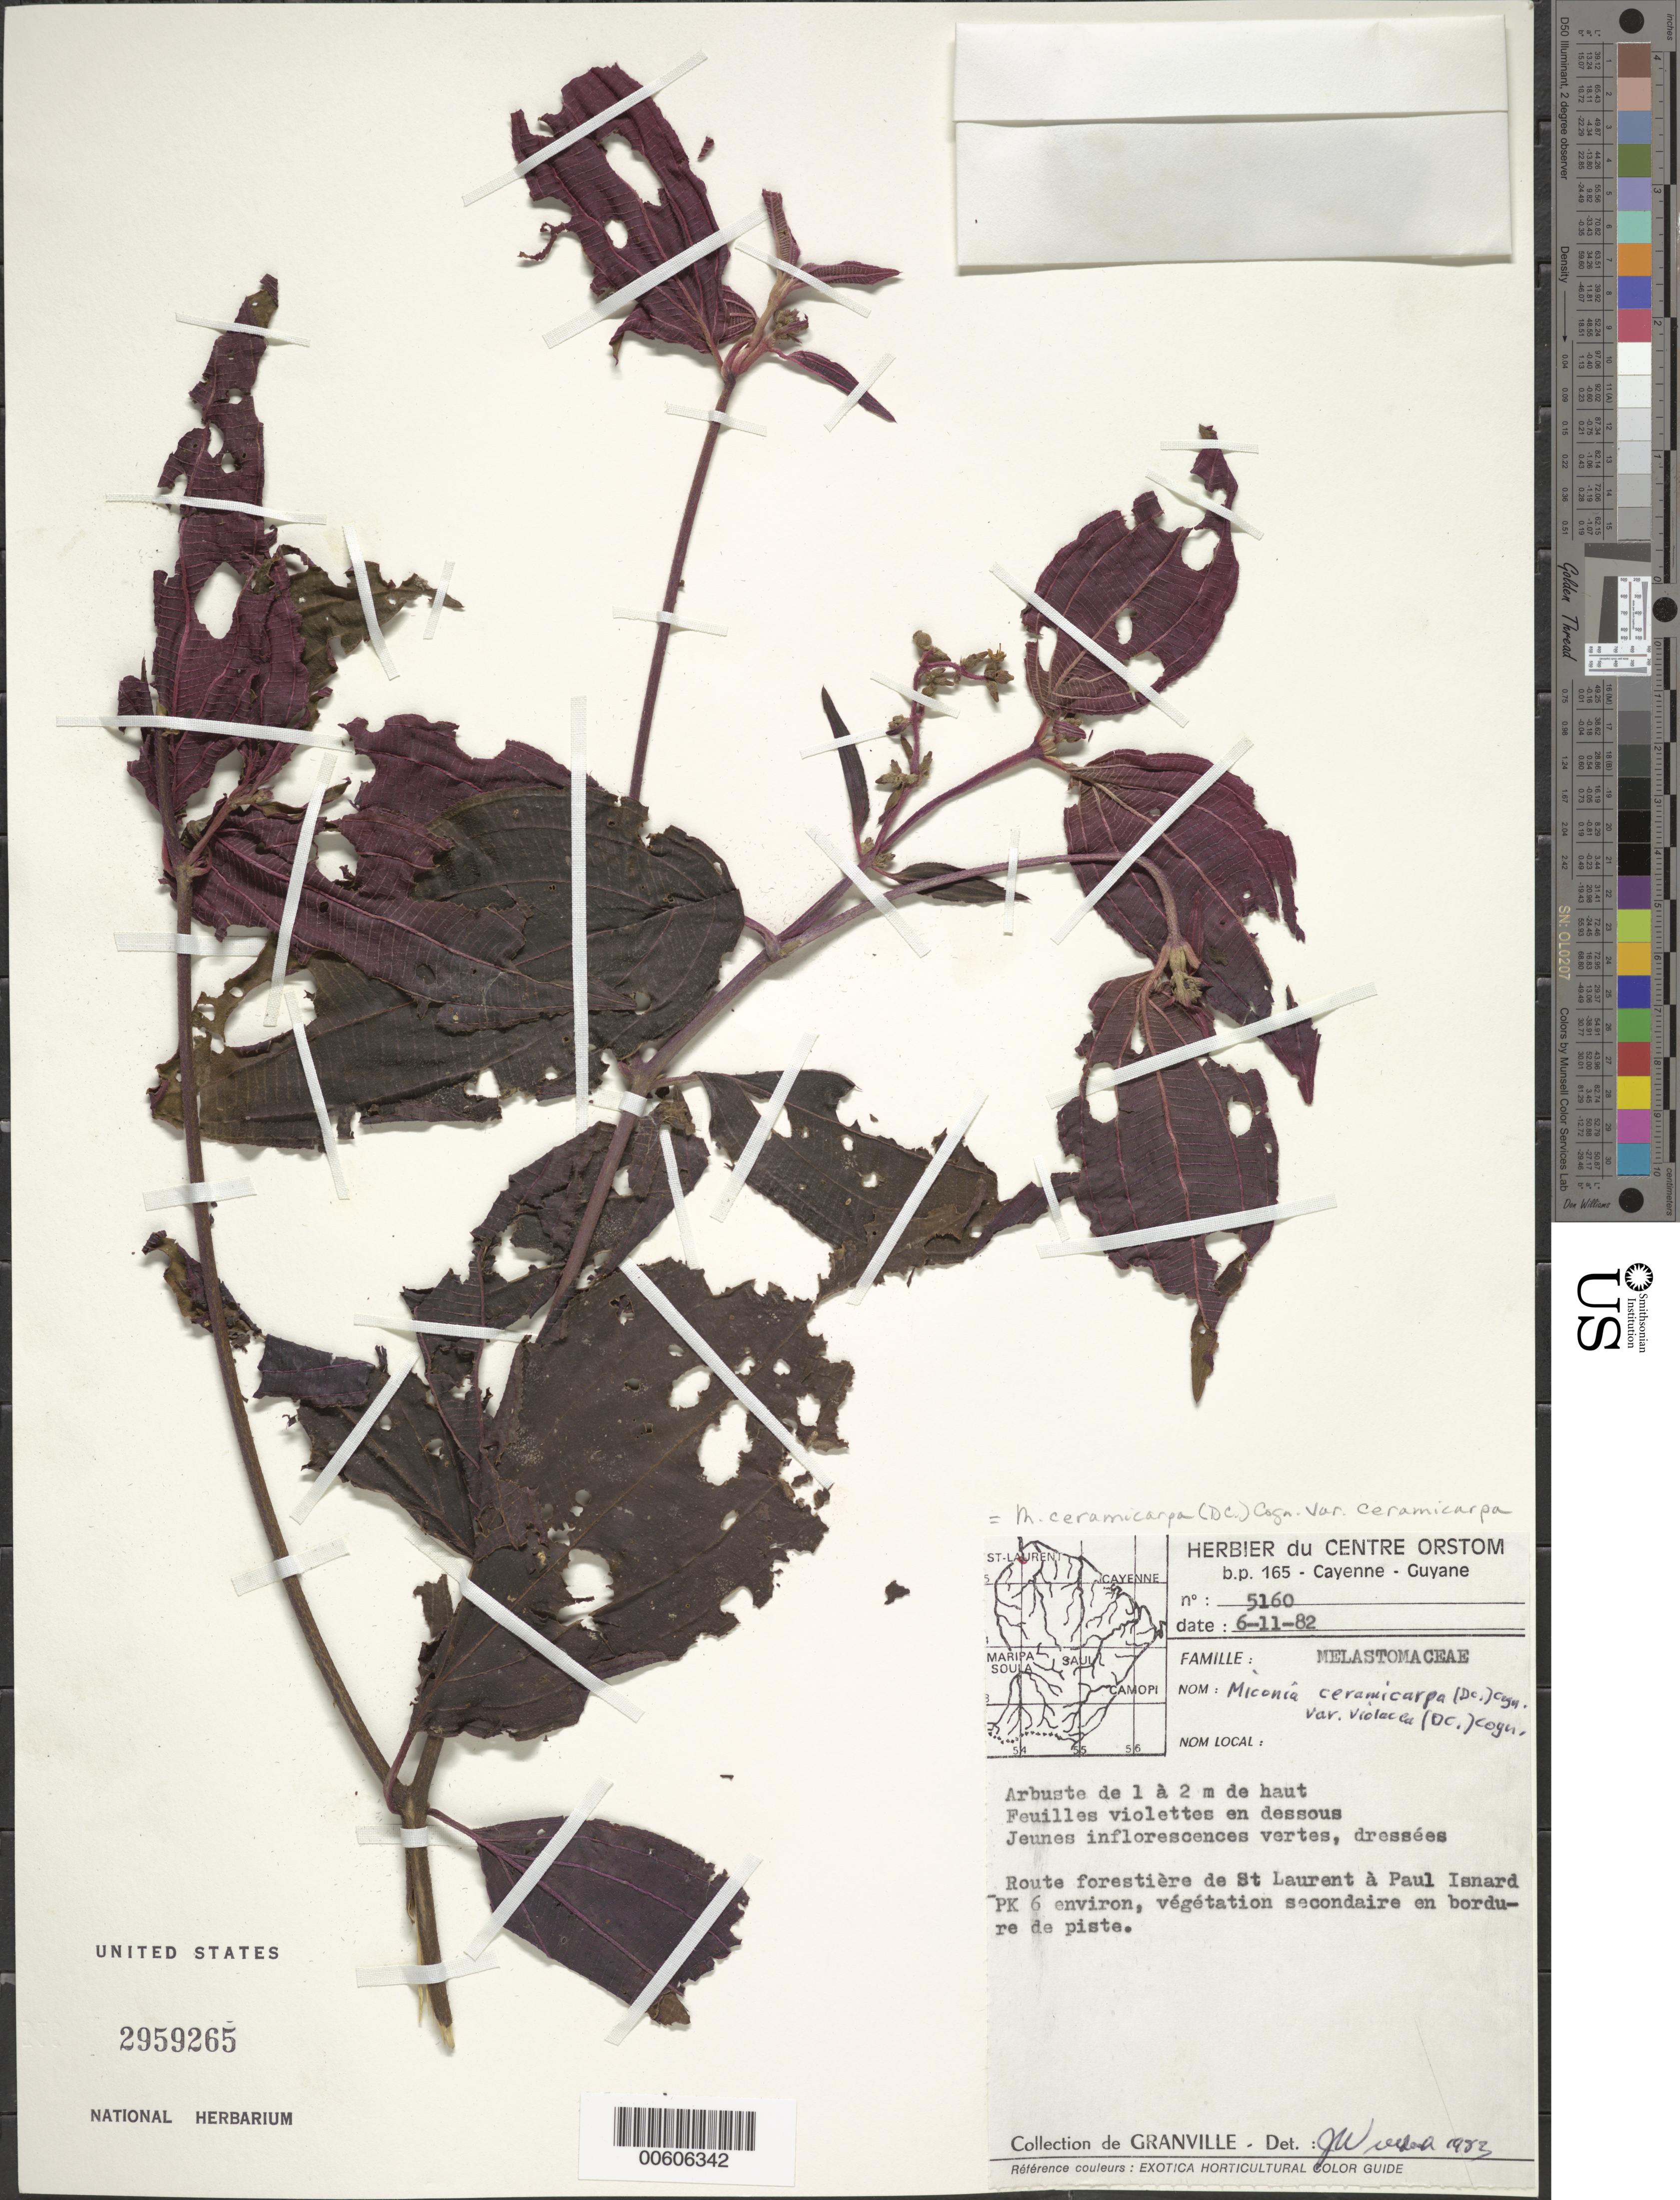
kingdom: Plantae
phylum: Tracheophyta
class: Magnoliopsida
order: Myrtales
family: Melastomataceae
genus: Miconia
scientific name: Miconia ceramicarpa var. ceramicarpa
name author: (DC.) Cogn.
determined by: Wurdack, John J., (US), US (UNITED STATES)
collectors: J.-J. de Granville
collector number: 5160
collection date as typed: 6-Nov-82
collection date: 1982-11-06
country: French Guiana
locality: St. Laurent à Paul Isnard, route forestiere, environ PK 6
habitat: Vegetation secondaire en bordure de piste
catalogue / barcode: US 2959265